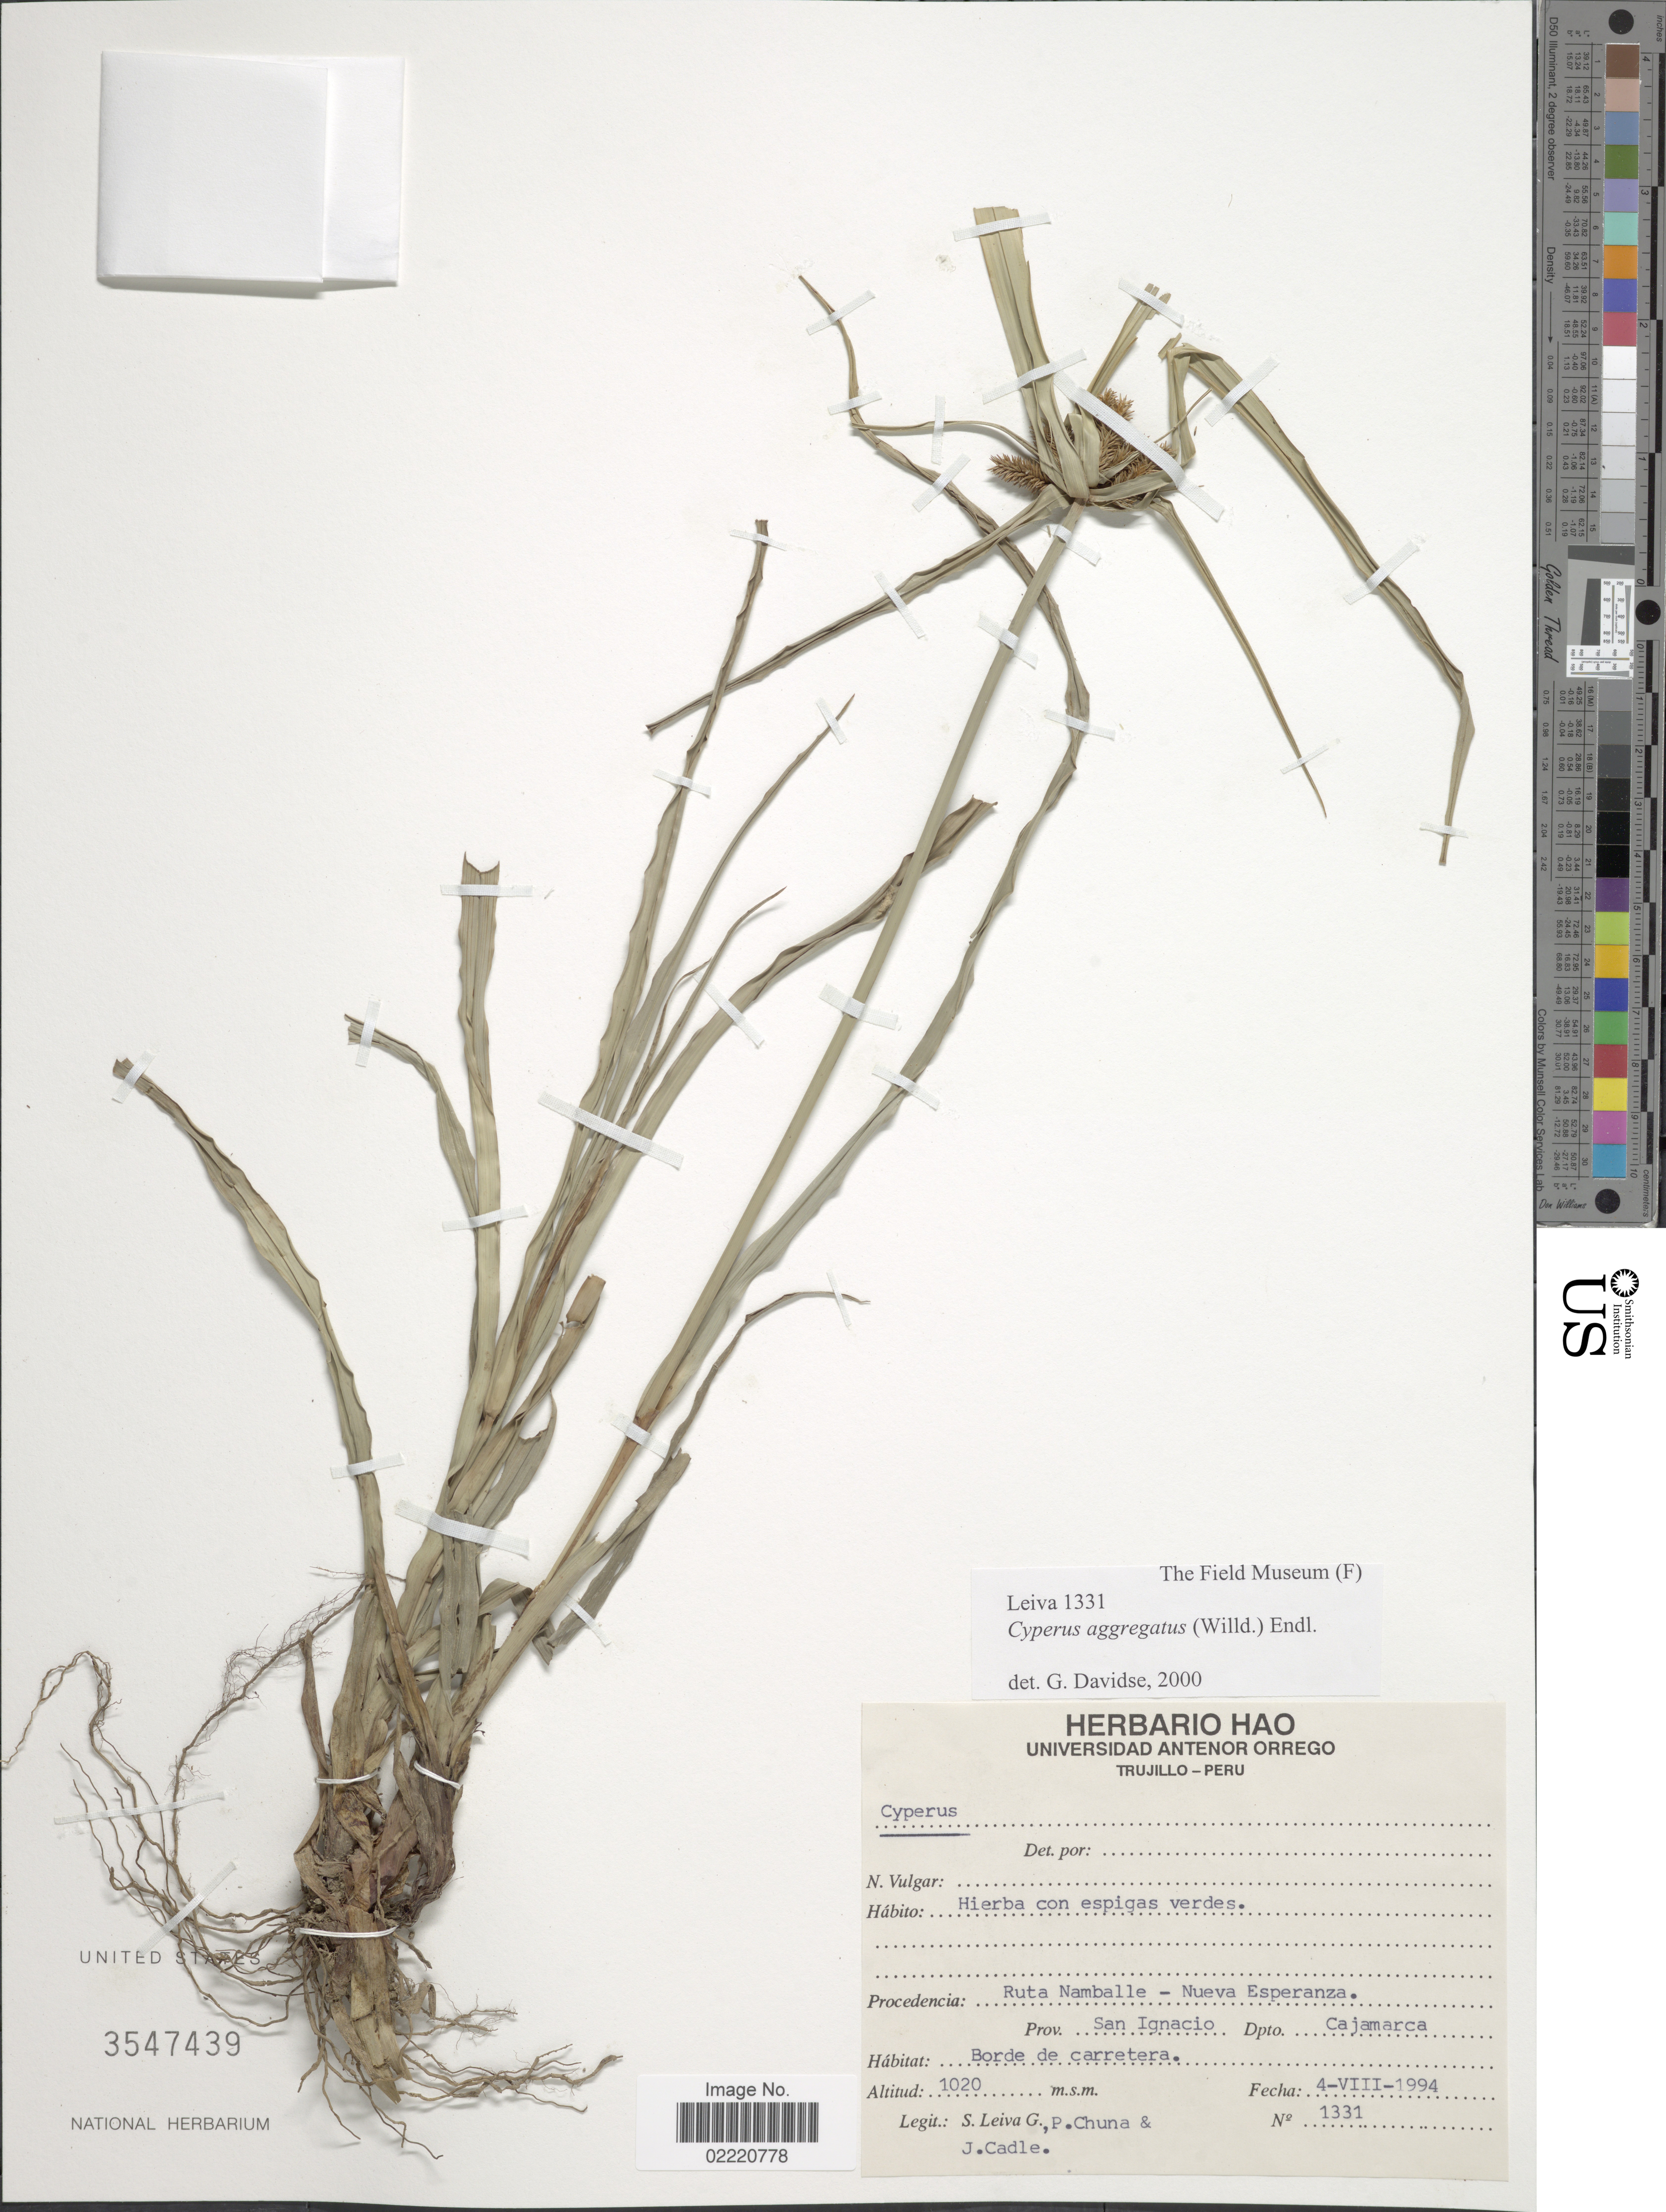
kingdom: Plantae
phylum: Tracheophyta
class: Liliopsida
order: Poales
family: Cyperaceae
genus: Cyperus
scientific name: Cyperus aggregatus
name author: (Willd.) Endl.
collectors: S. Leiva G., P. Chuna & J. Cadle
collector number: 1331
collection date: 1994-08-04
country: Peru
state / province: Cajamarca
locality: Procedencia: Ruta Namballe - Nueva Esperanza, Prov. San Ignacio, Dpto Cajamarca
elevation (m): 1020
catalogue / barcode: US 3547439